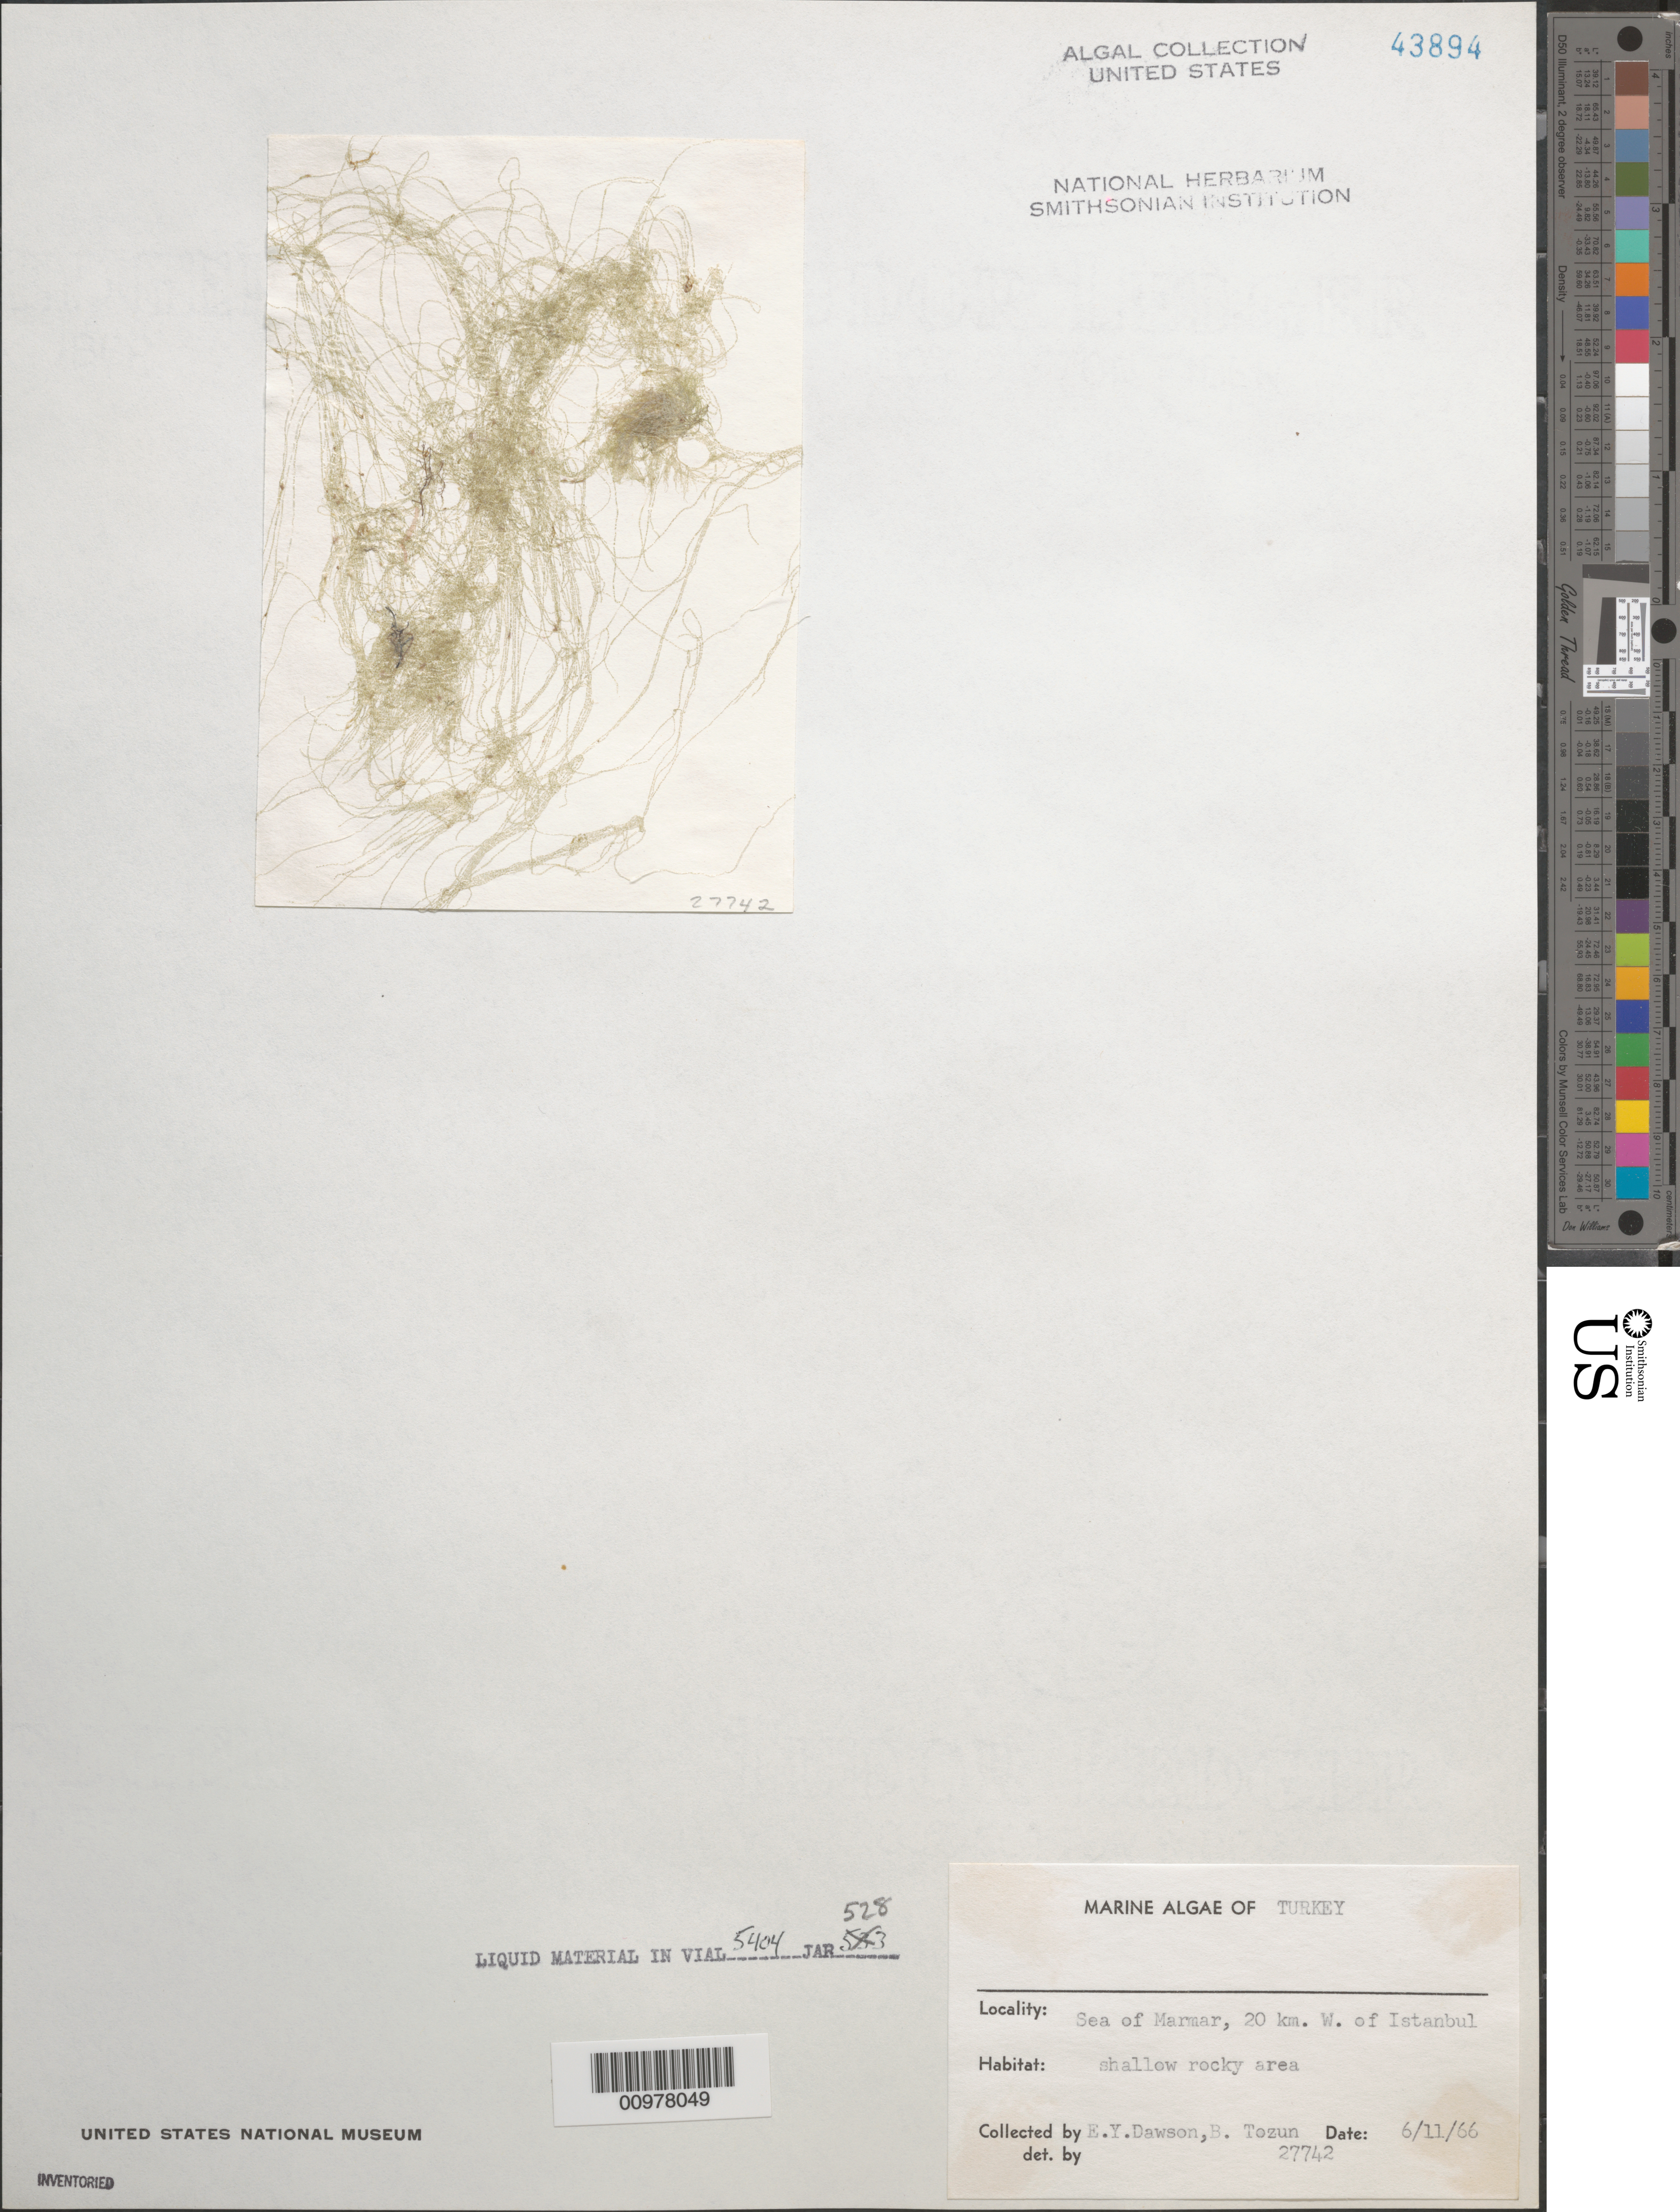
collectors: E. Y. Dawson & B. Tozun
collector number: EYD 27742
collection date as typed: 11 Jun 1966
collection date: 1966-06-11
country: Turkey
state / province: Istanbul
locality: Sea of Marmara, 20 km west of Istanbul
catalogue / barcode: US 43894